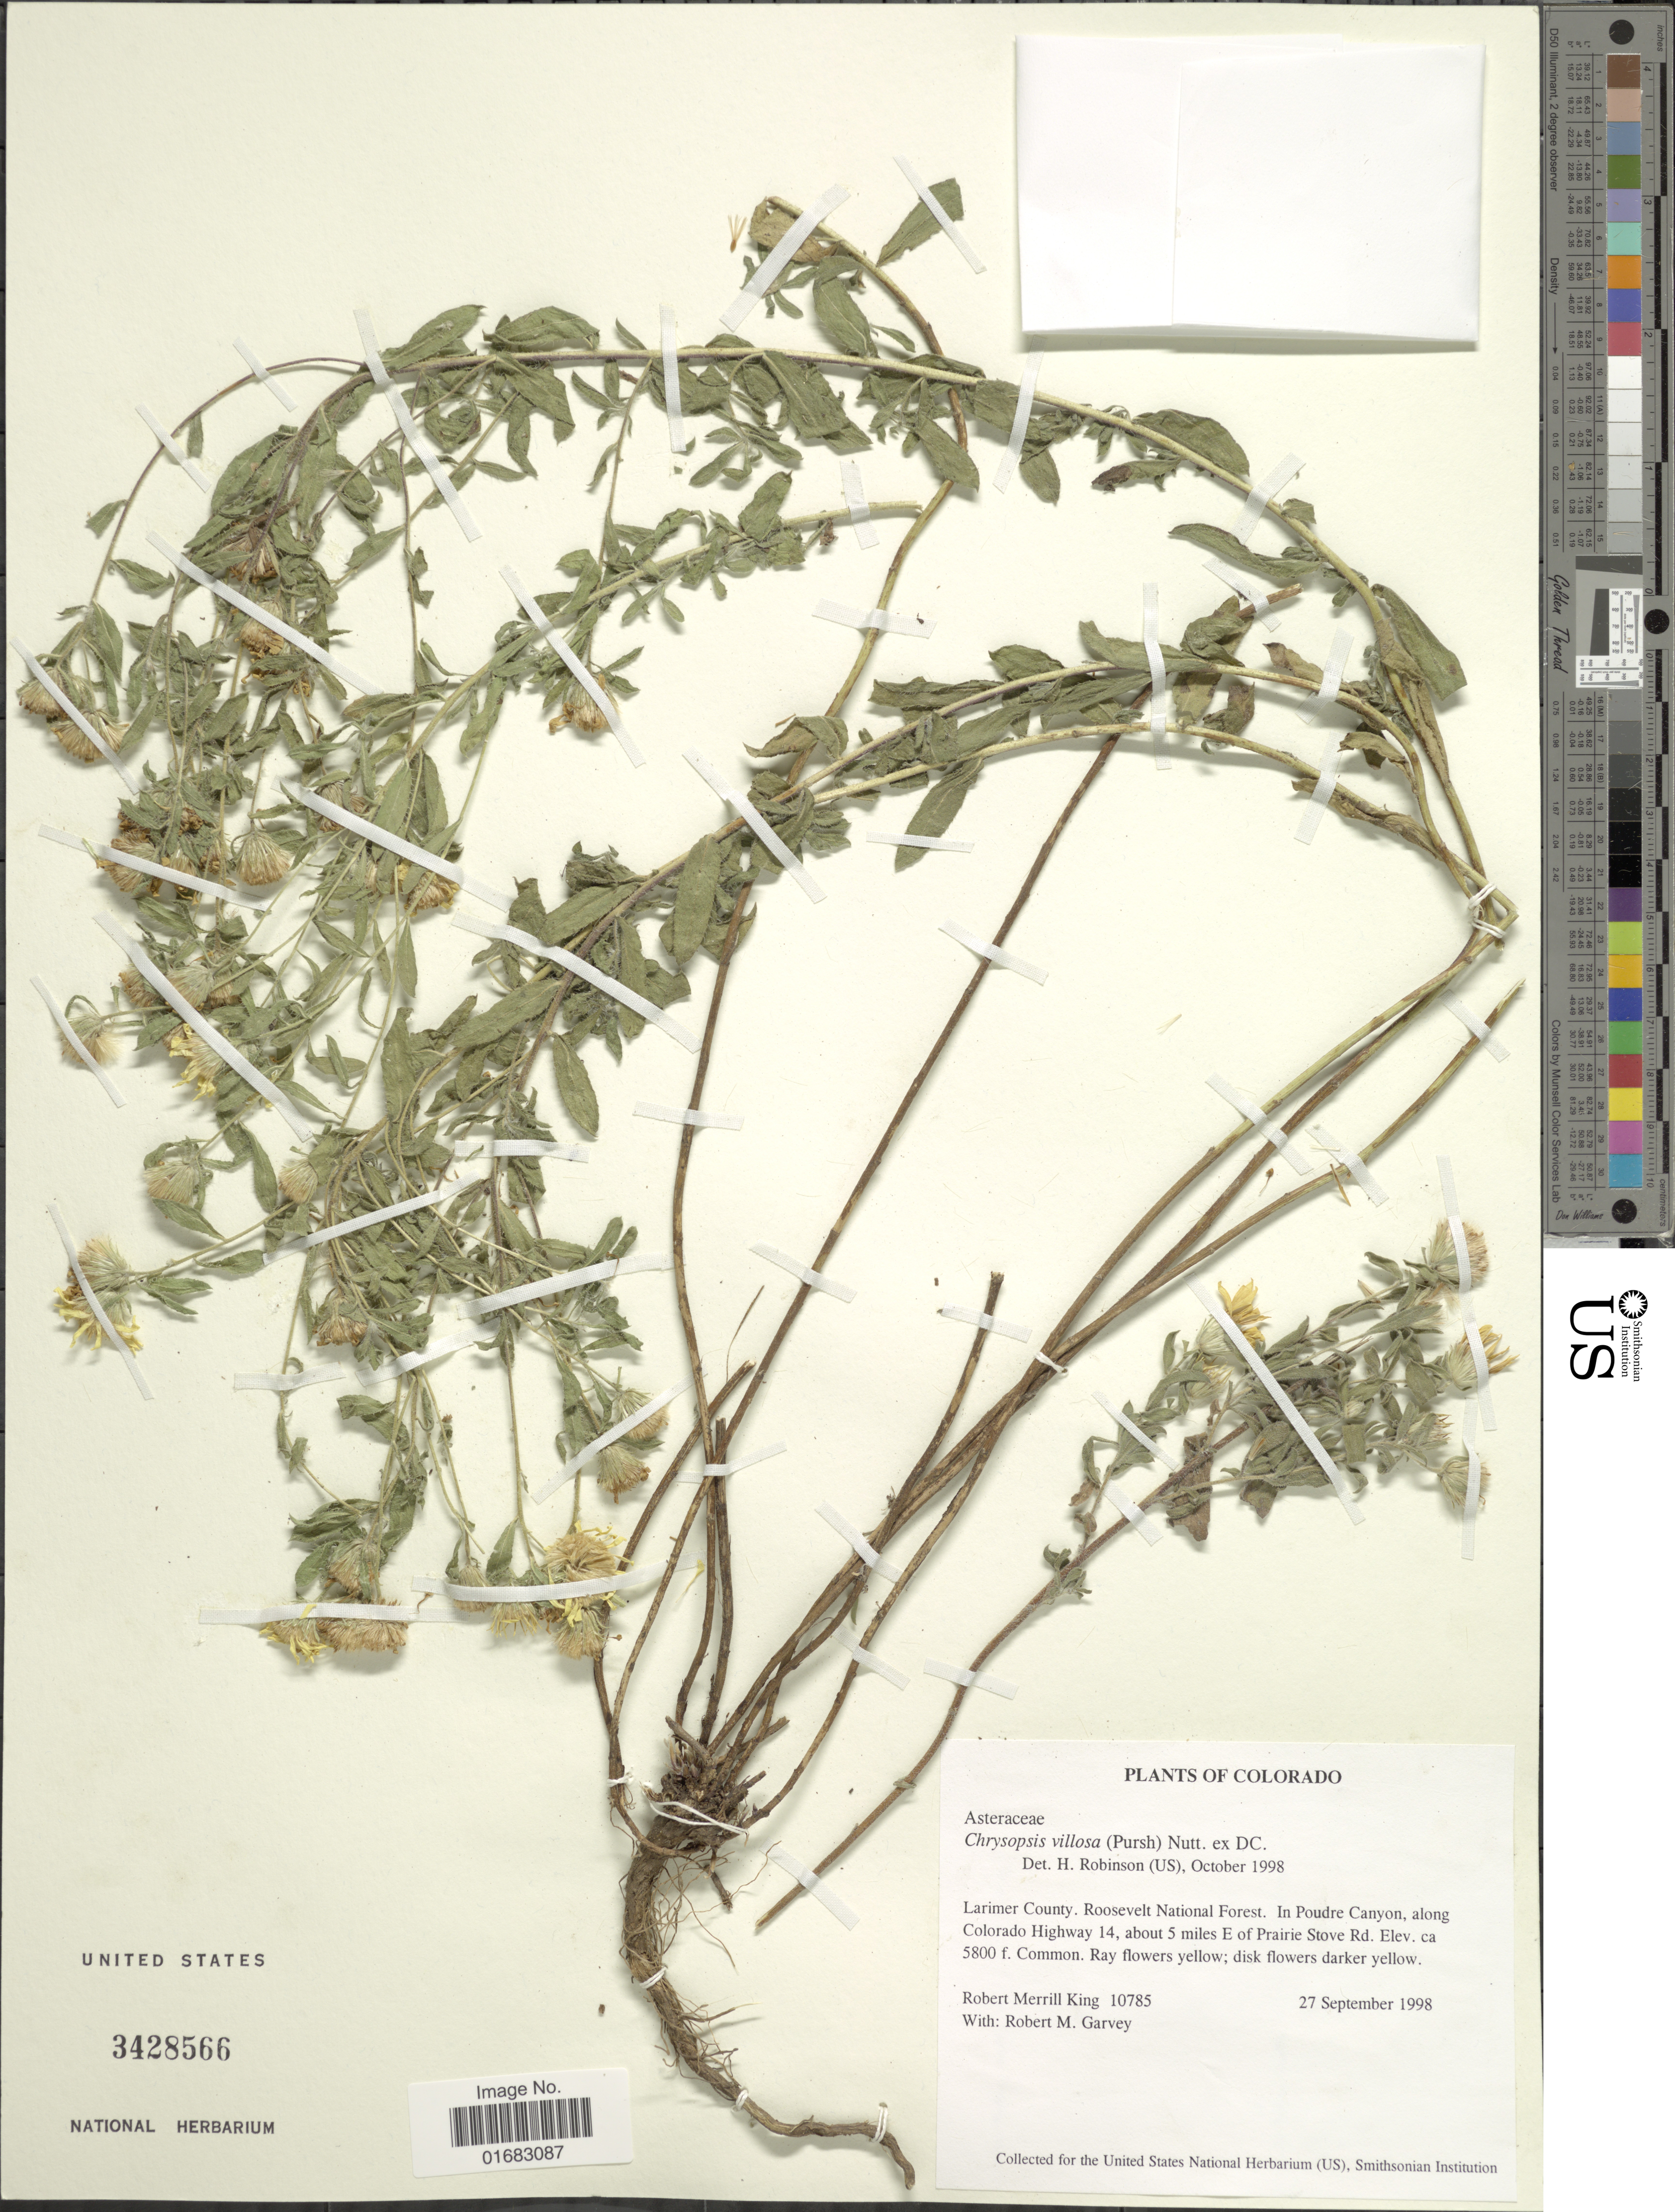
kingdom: Plantae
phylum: Tracheophyta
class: Magnoliopsida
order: Asterales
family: Asteraceae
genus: Heterotheca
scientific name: Heterotheca villosa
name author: (Pursh) Shinners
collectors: R. M. King & R. Garvey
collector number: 10785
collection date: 1998-09-27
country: United States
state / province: Colorado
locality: Colorado. Larimer County. Roosevelt National Forest. In Poudre Canyon, along Colorado Highway 14, about 5 miles E of Prairie Stove Rd.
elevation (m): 1768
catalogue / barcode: US 3428566